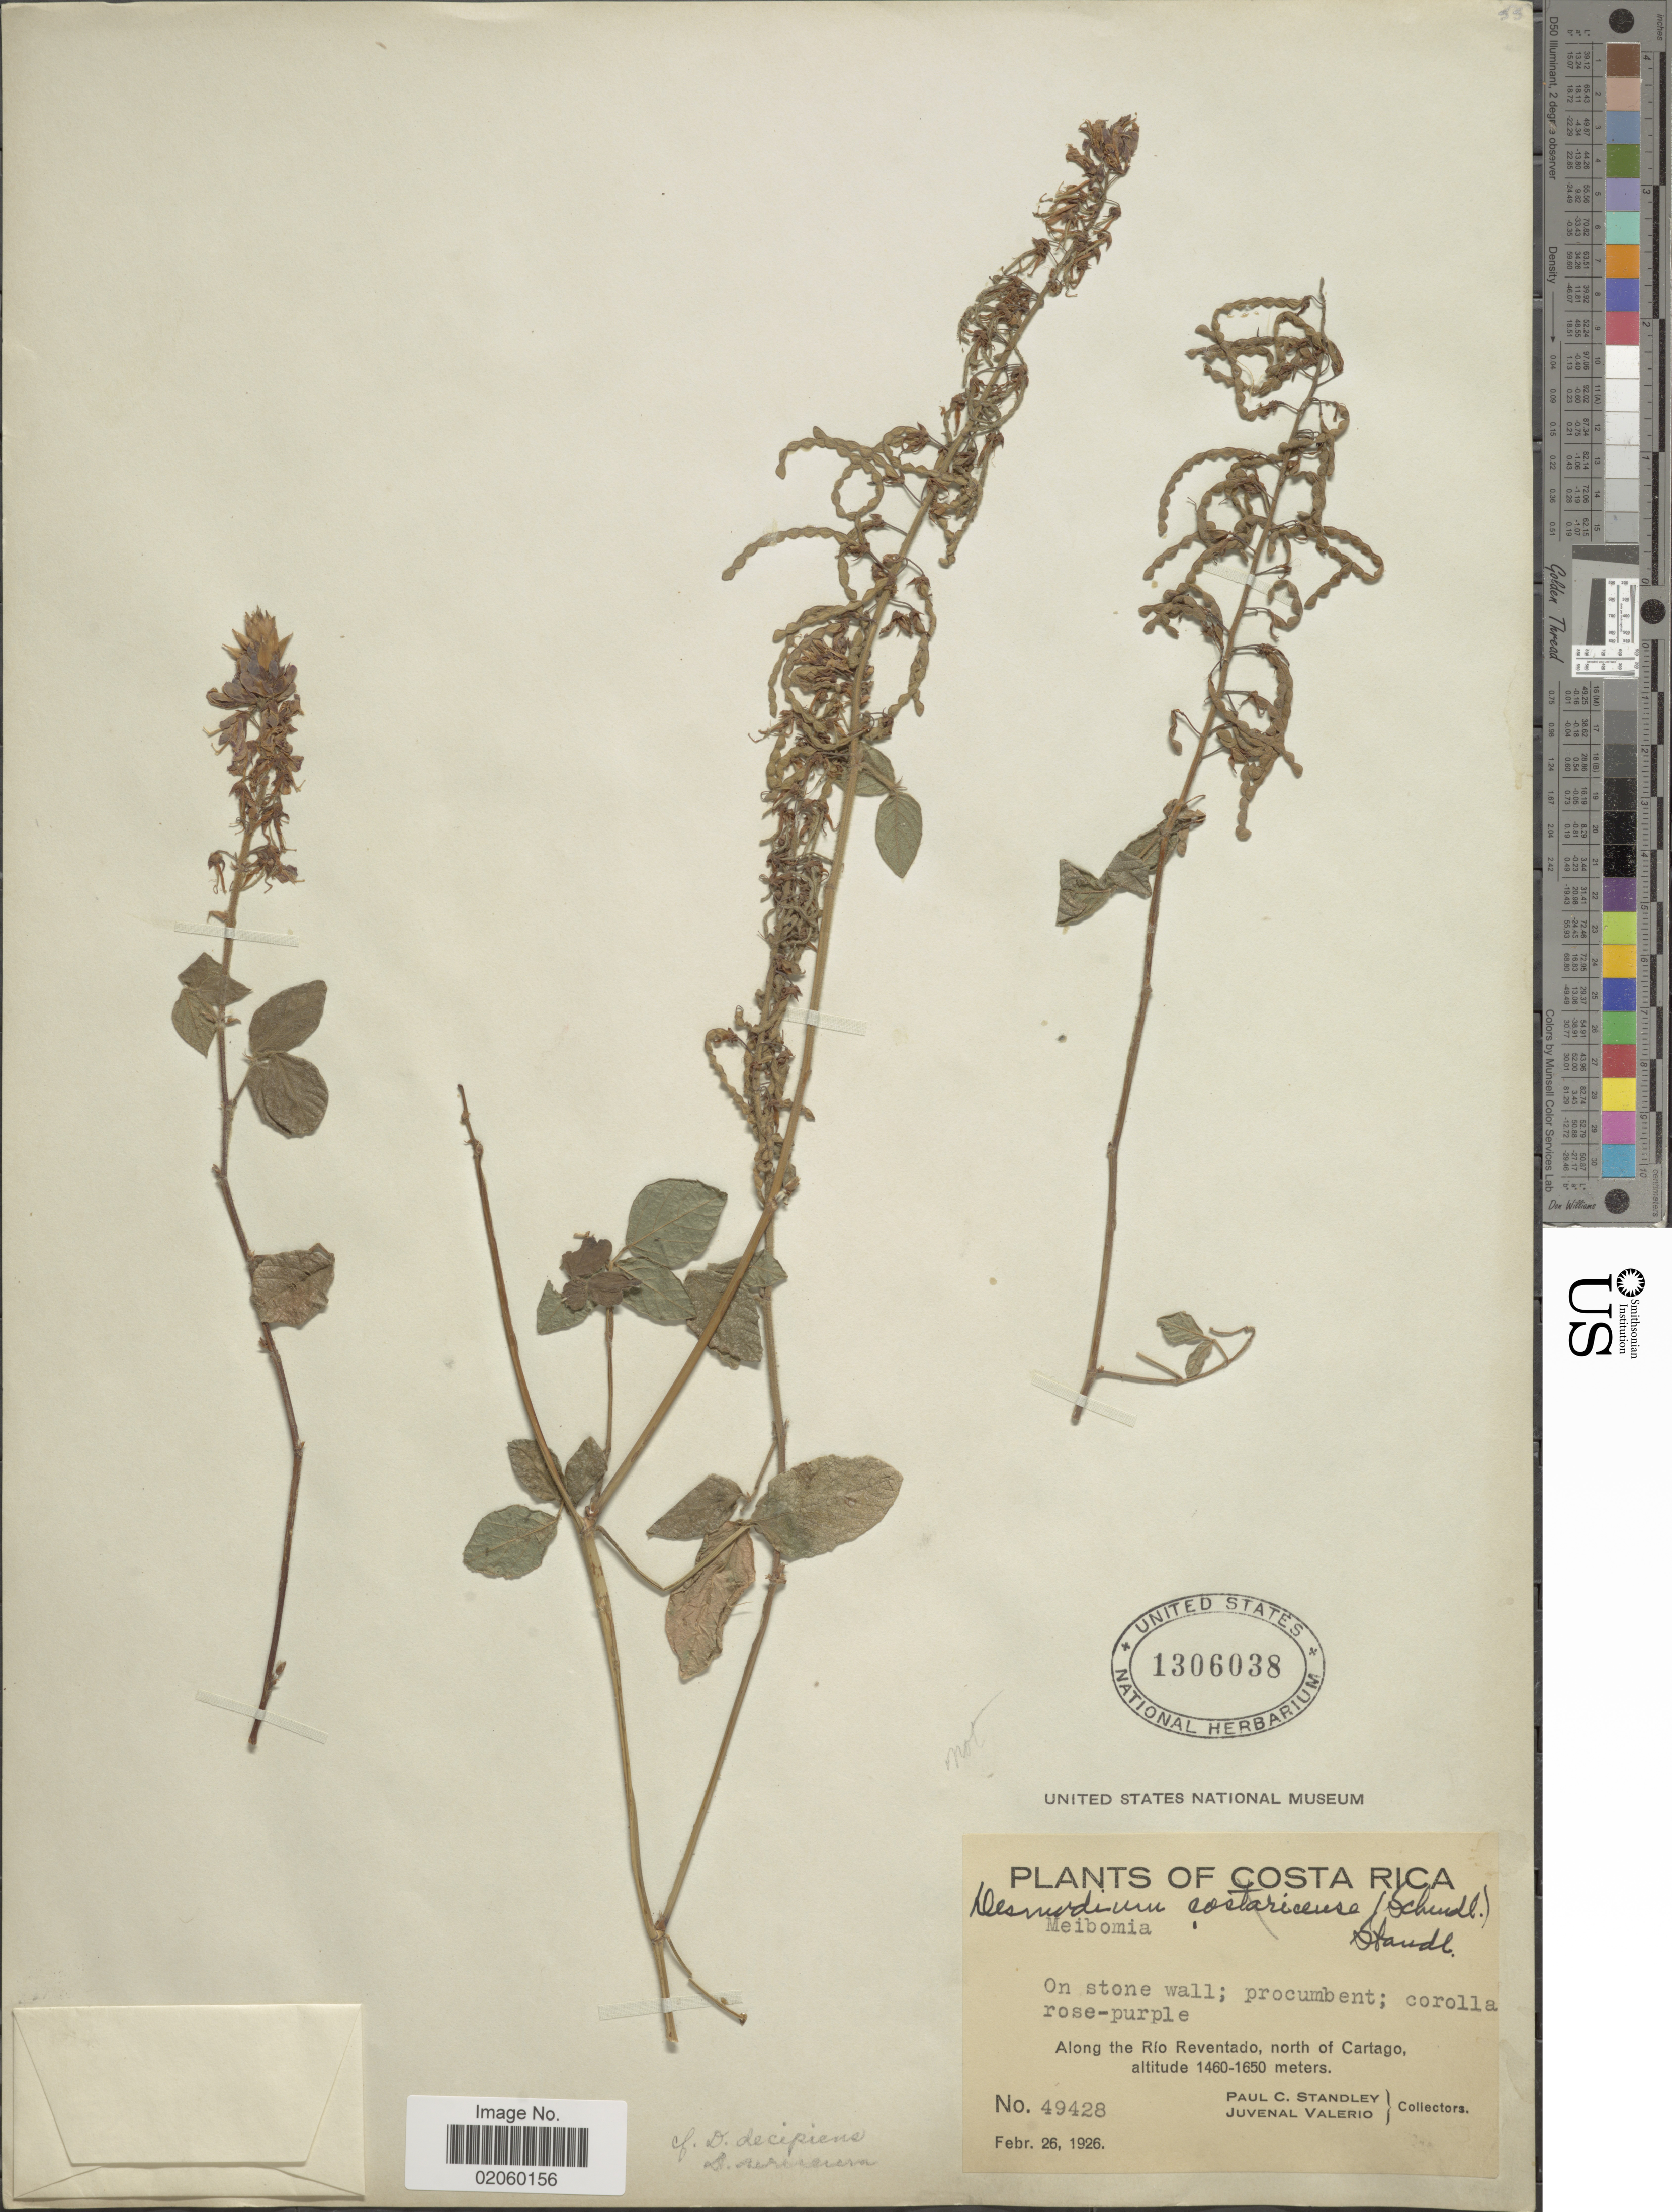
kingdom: Plantae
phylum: Tracheophyta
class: Magnoliopsida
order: Fabales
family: Fabaceae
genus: Desmodium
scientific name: Desmodium sp.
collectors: P. C. Standley & J. Valerio R.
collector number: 49428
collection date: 1926-02-26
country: Costa Rica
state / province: Cartago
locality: Along the Rio Reventado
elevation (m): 1460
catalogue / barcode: US 1306038